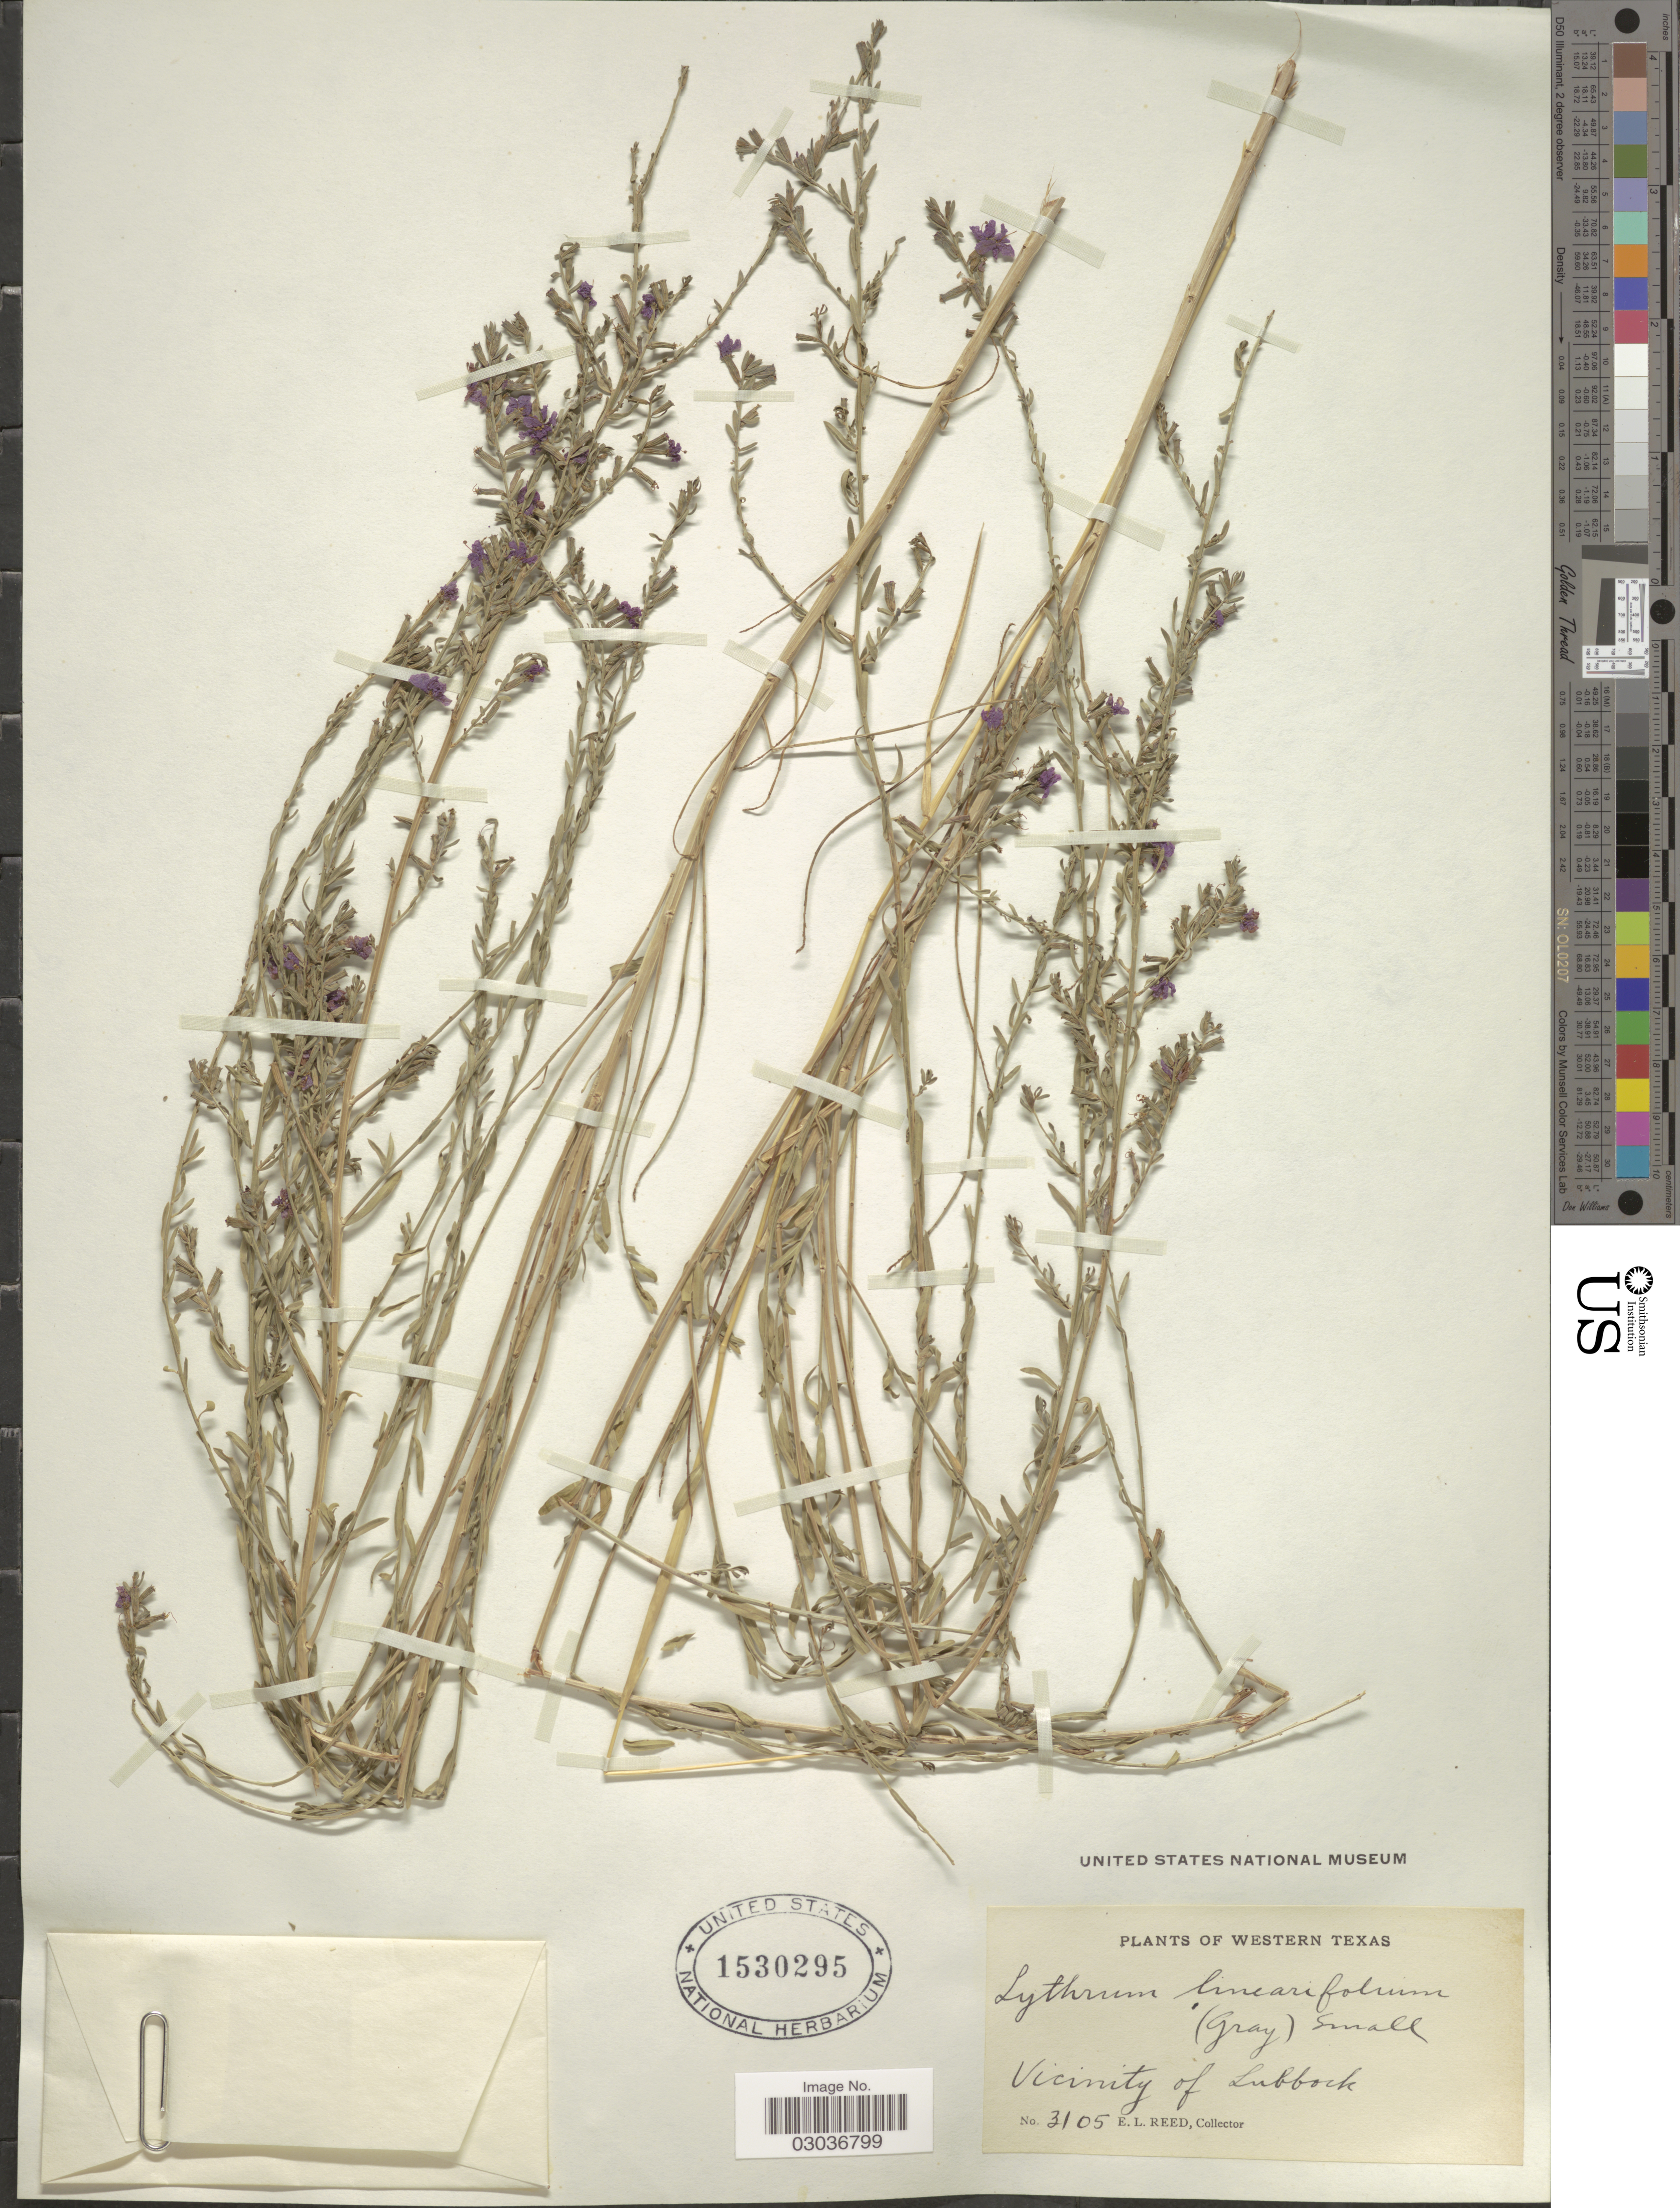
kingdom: Plantae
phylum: Tracheophyta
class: Magnoliopsida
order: Myrtales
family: Lythraceae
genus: Lythrum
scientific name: Lythrum californicum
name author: Torr. & A. Gray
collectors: E. Reed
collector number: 3105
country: United States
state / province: Texas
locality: Western Texas, Vicinity of Lubbock.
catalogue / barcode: US 1530295